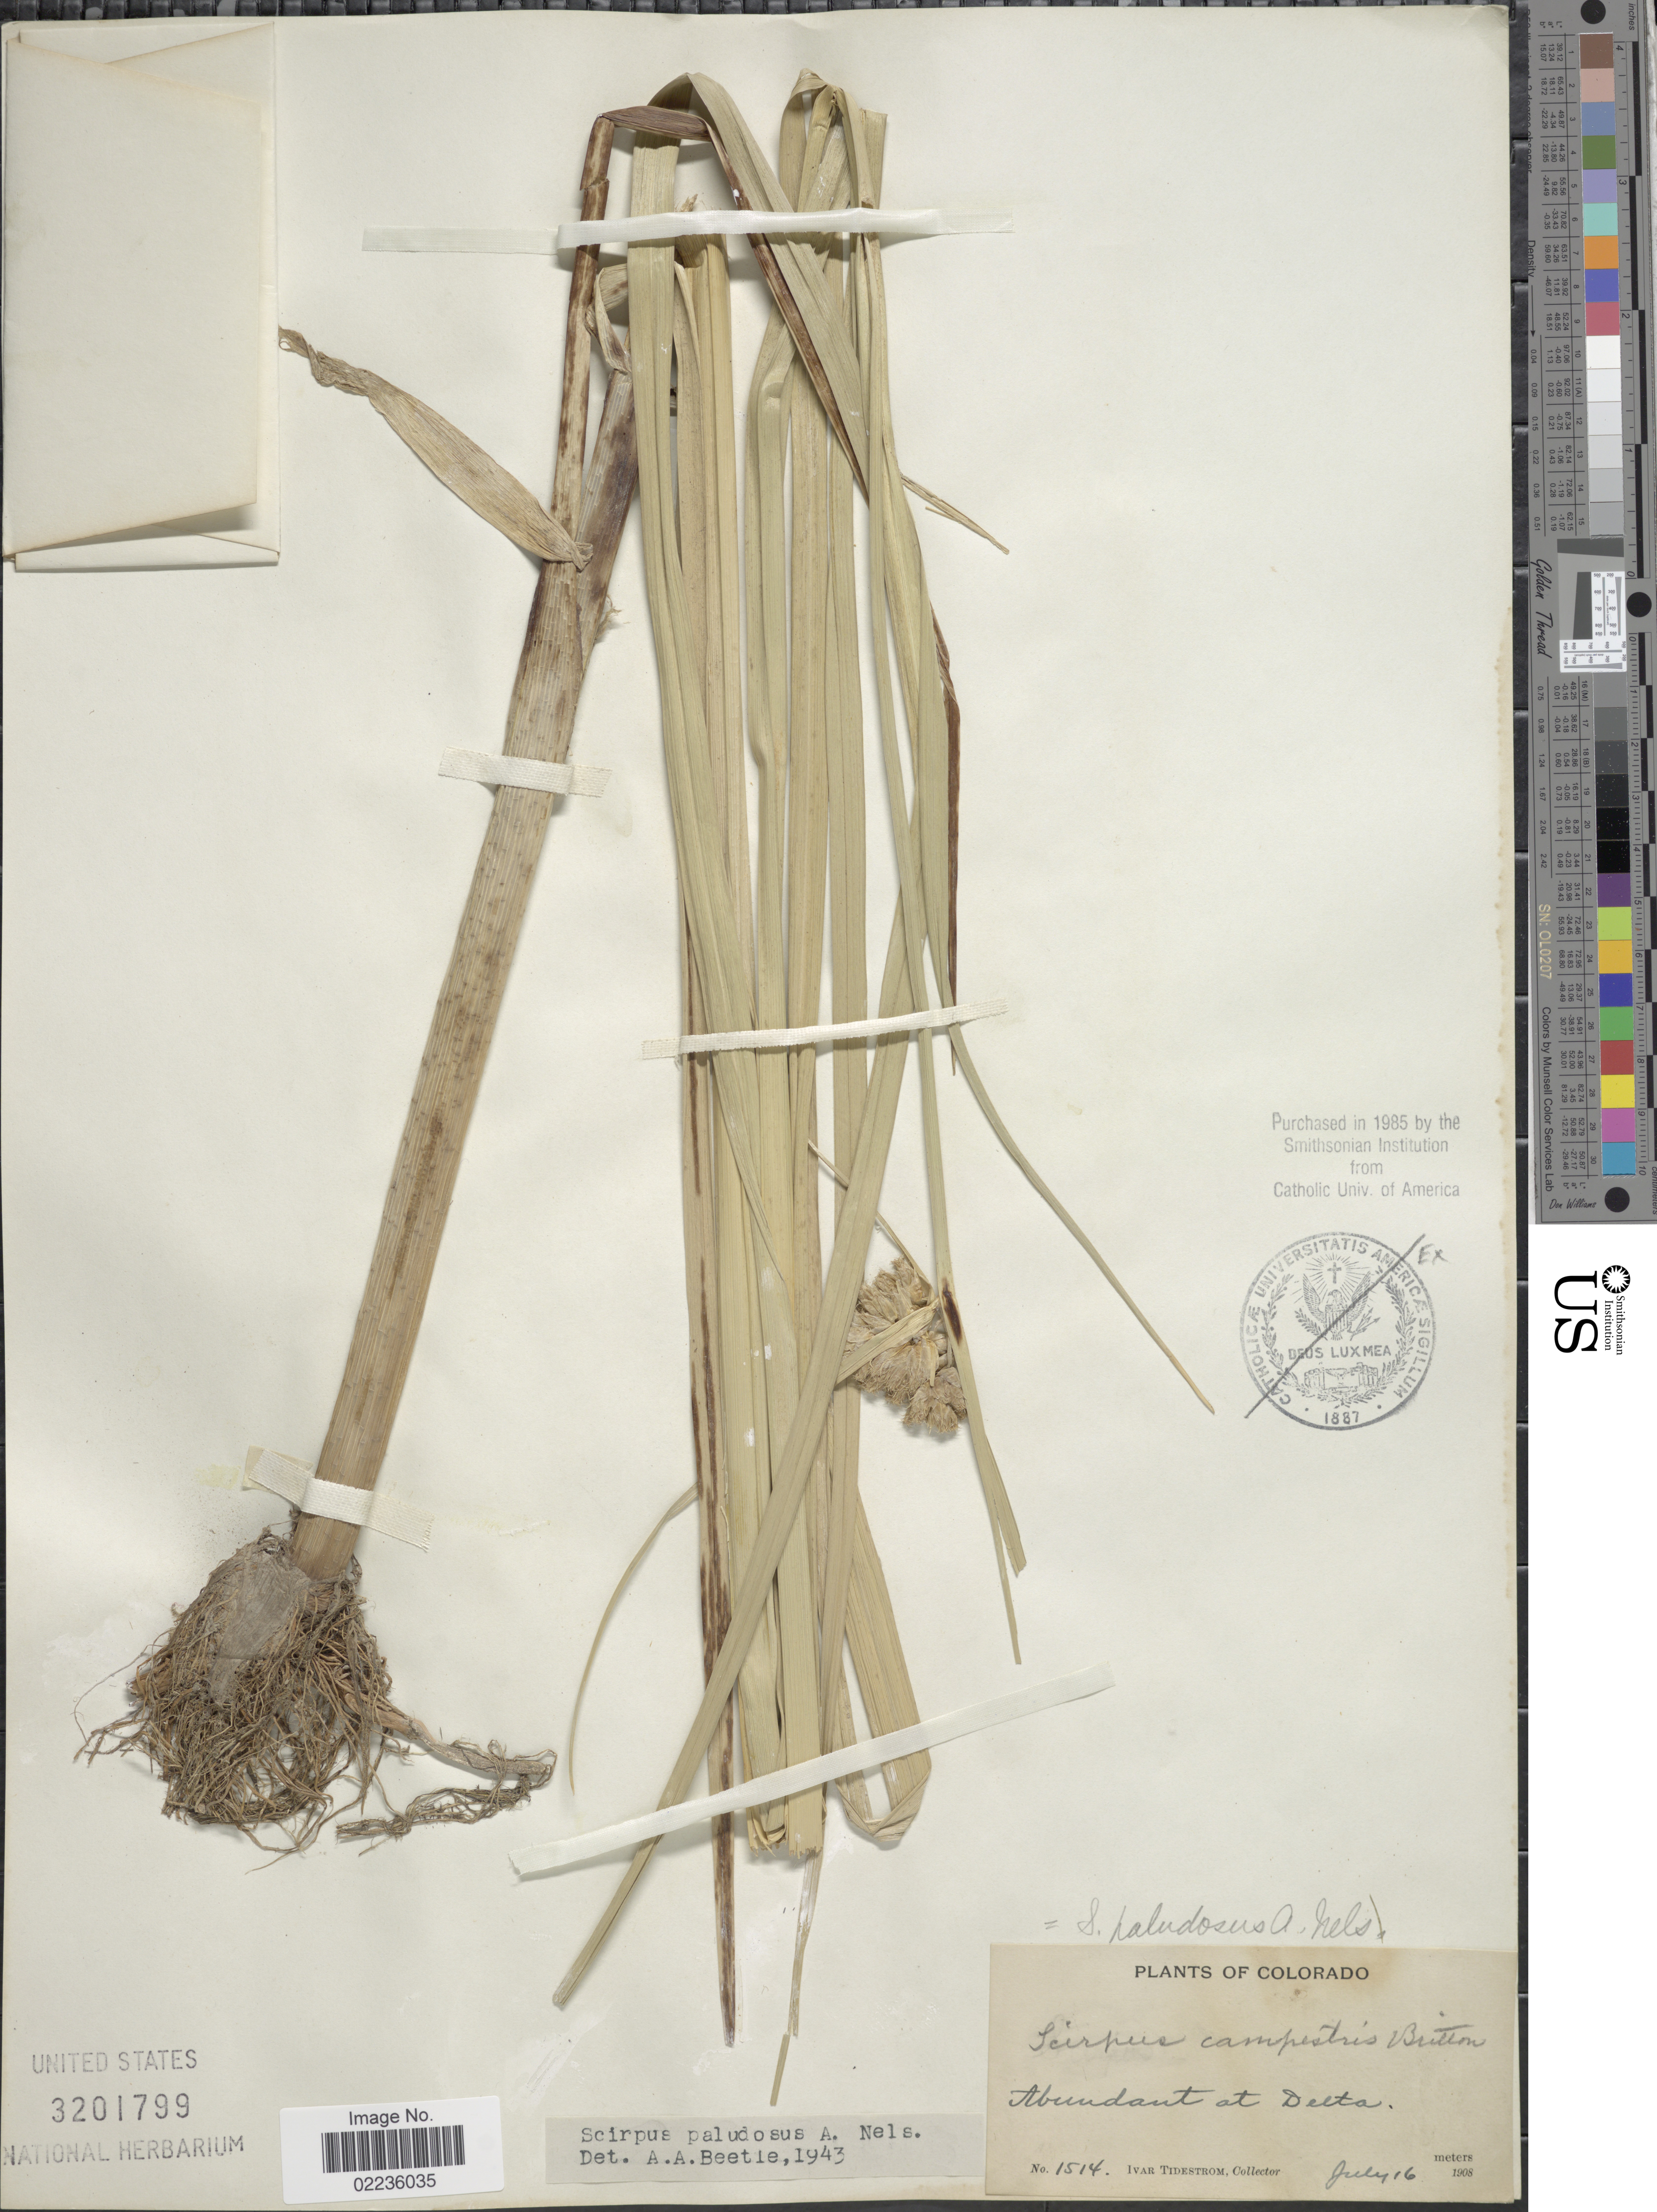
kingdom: Plantae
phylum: Tracheophyta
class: Liliopsida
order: Poales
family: Cyperaceae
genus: Bolboschoenus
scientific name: Bolboschoenus maritimus subsp. paludosus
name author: (A. Nelson) T. Koyama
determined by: Strong, M. T., (US), Smithsonian Institution - National Museum of Natural History (UNITED STATES)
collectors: I. F. Tidestrom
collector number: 1514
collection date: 1908-07-16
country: United States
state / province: Colorado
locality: Abundant at Delta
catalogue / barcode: US 3201799